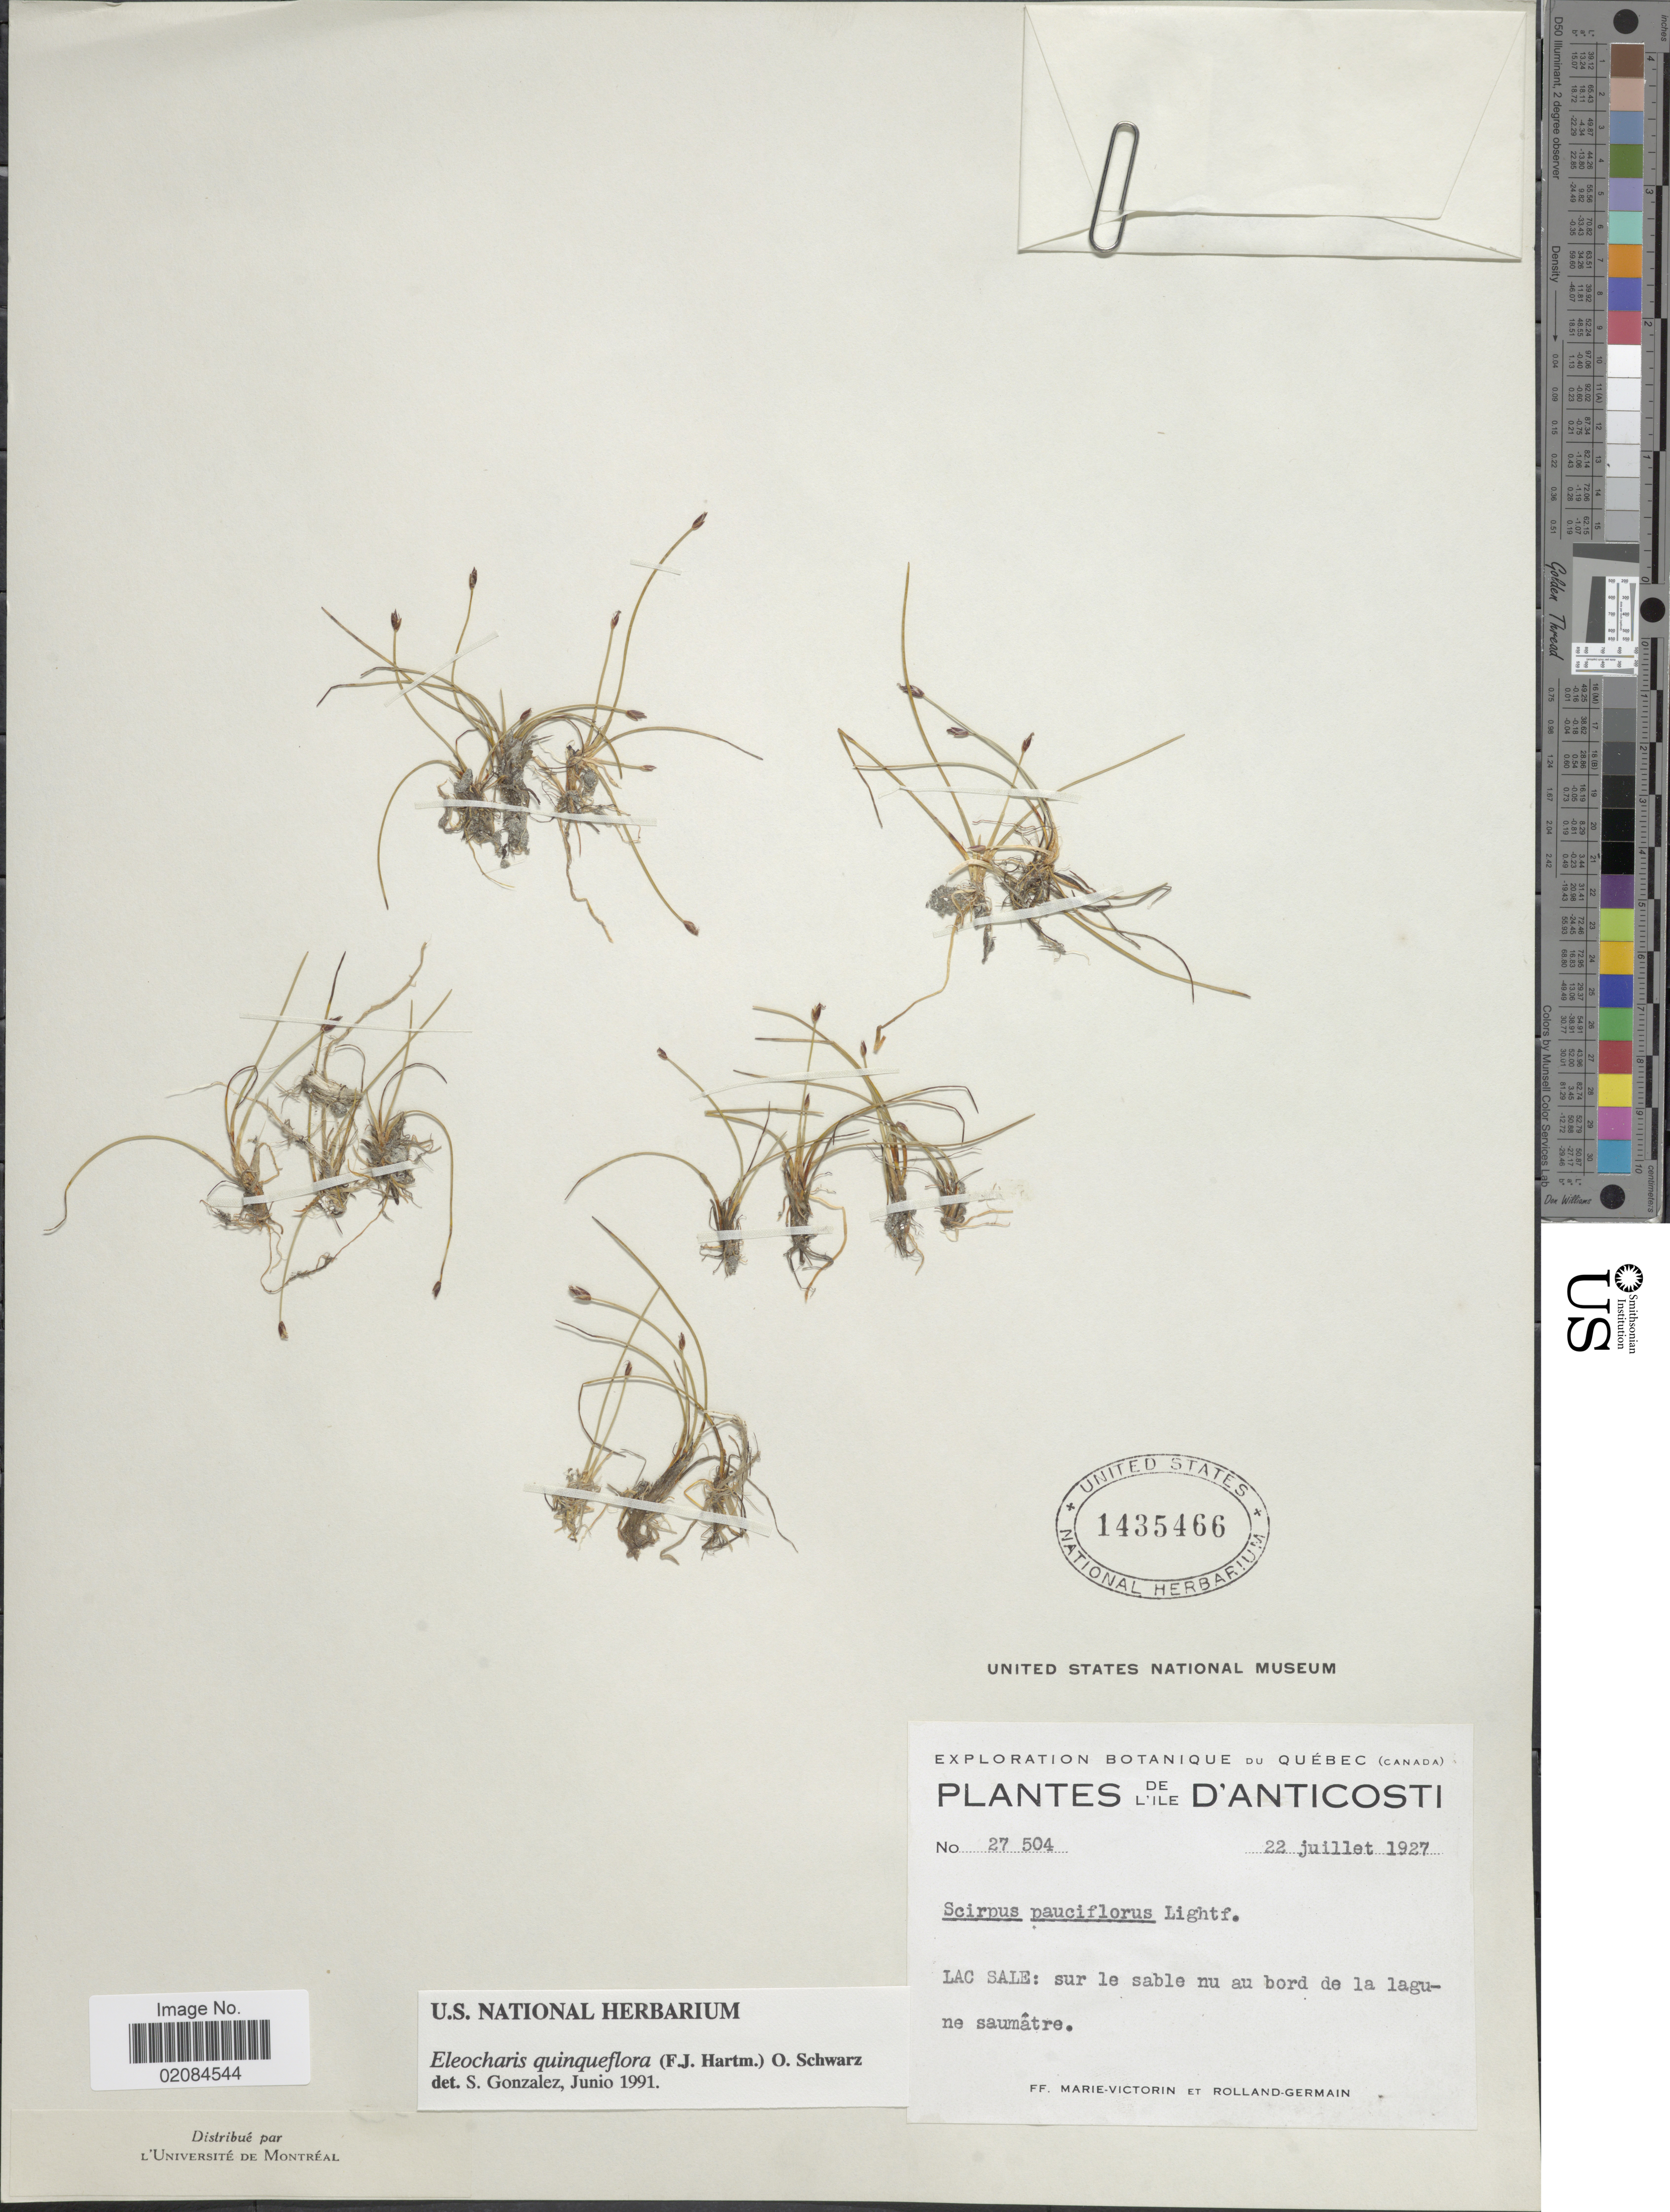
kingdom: Plantae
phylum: Tracheophyta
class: Liliopsida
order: Poales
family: Cyperaceae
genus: Eleocharis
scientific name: Eleocharis quinqueflora subsp. fernaldii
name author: (Svenson) Hultén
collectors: F. Marie-Victorin & Rolland-Germain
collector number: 27504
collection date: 1927-07-22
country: Canada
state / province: Quebec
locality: De l'Ile D'Anticosti, Lac Sale: Sur le sable nu au bord de la laguna saumatre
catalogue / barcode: US 1435466